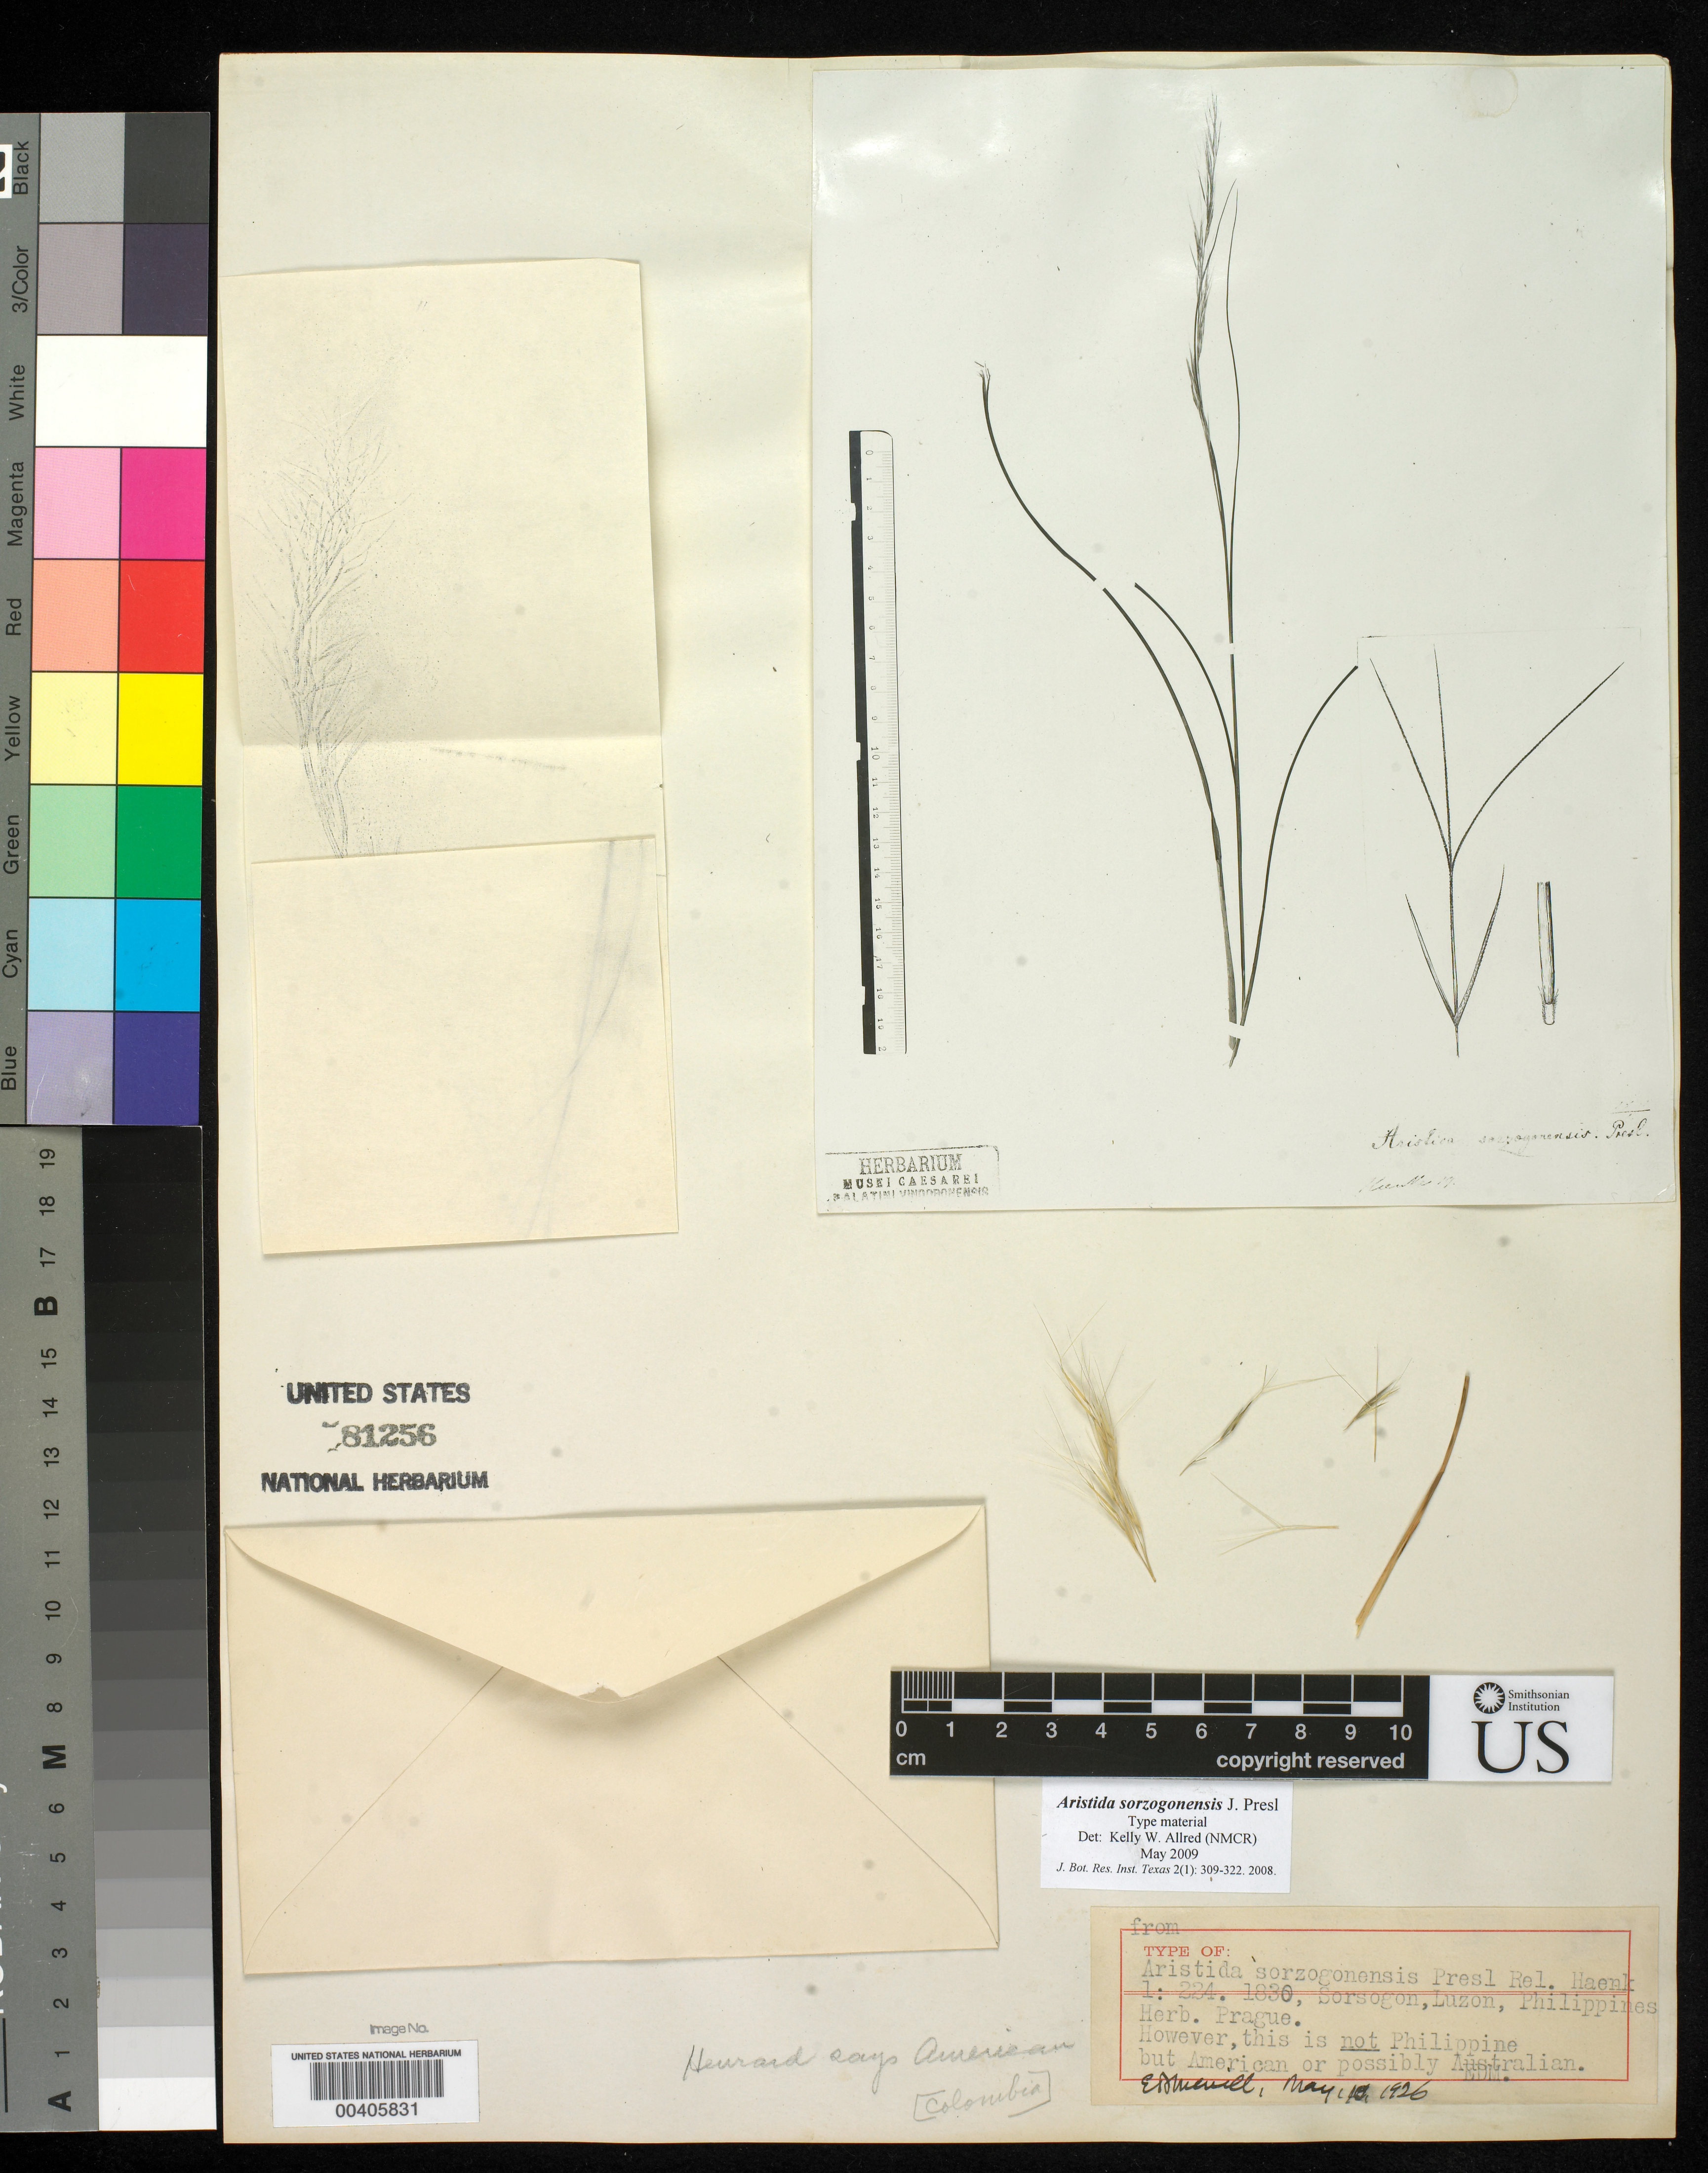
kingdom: Plantae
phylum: Tracheophyta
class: Liliopsida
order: Poales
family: Poaceae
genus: Aristida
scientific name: Aristida sorzogonensis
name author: C. Presl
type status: Type Fragment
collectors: T. P. X. Haenke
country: Philippines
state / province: Bicol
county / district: Sorsogon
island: Luzon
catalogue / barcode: US 81256